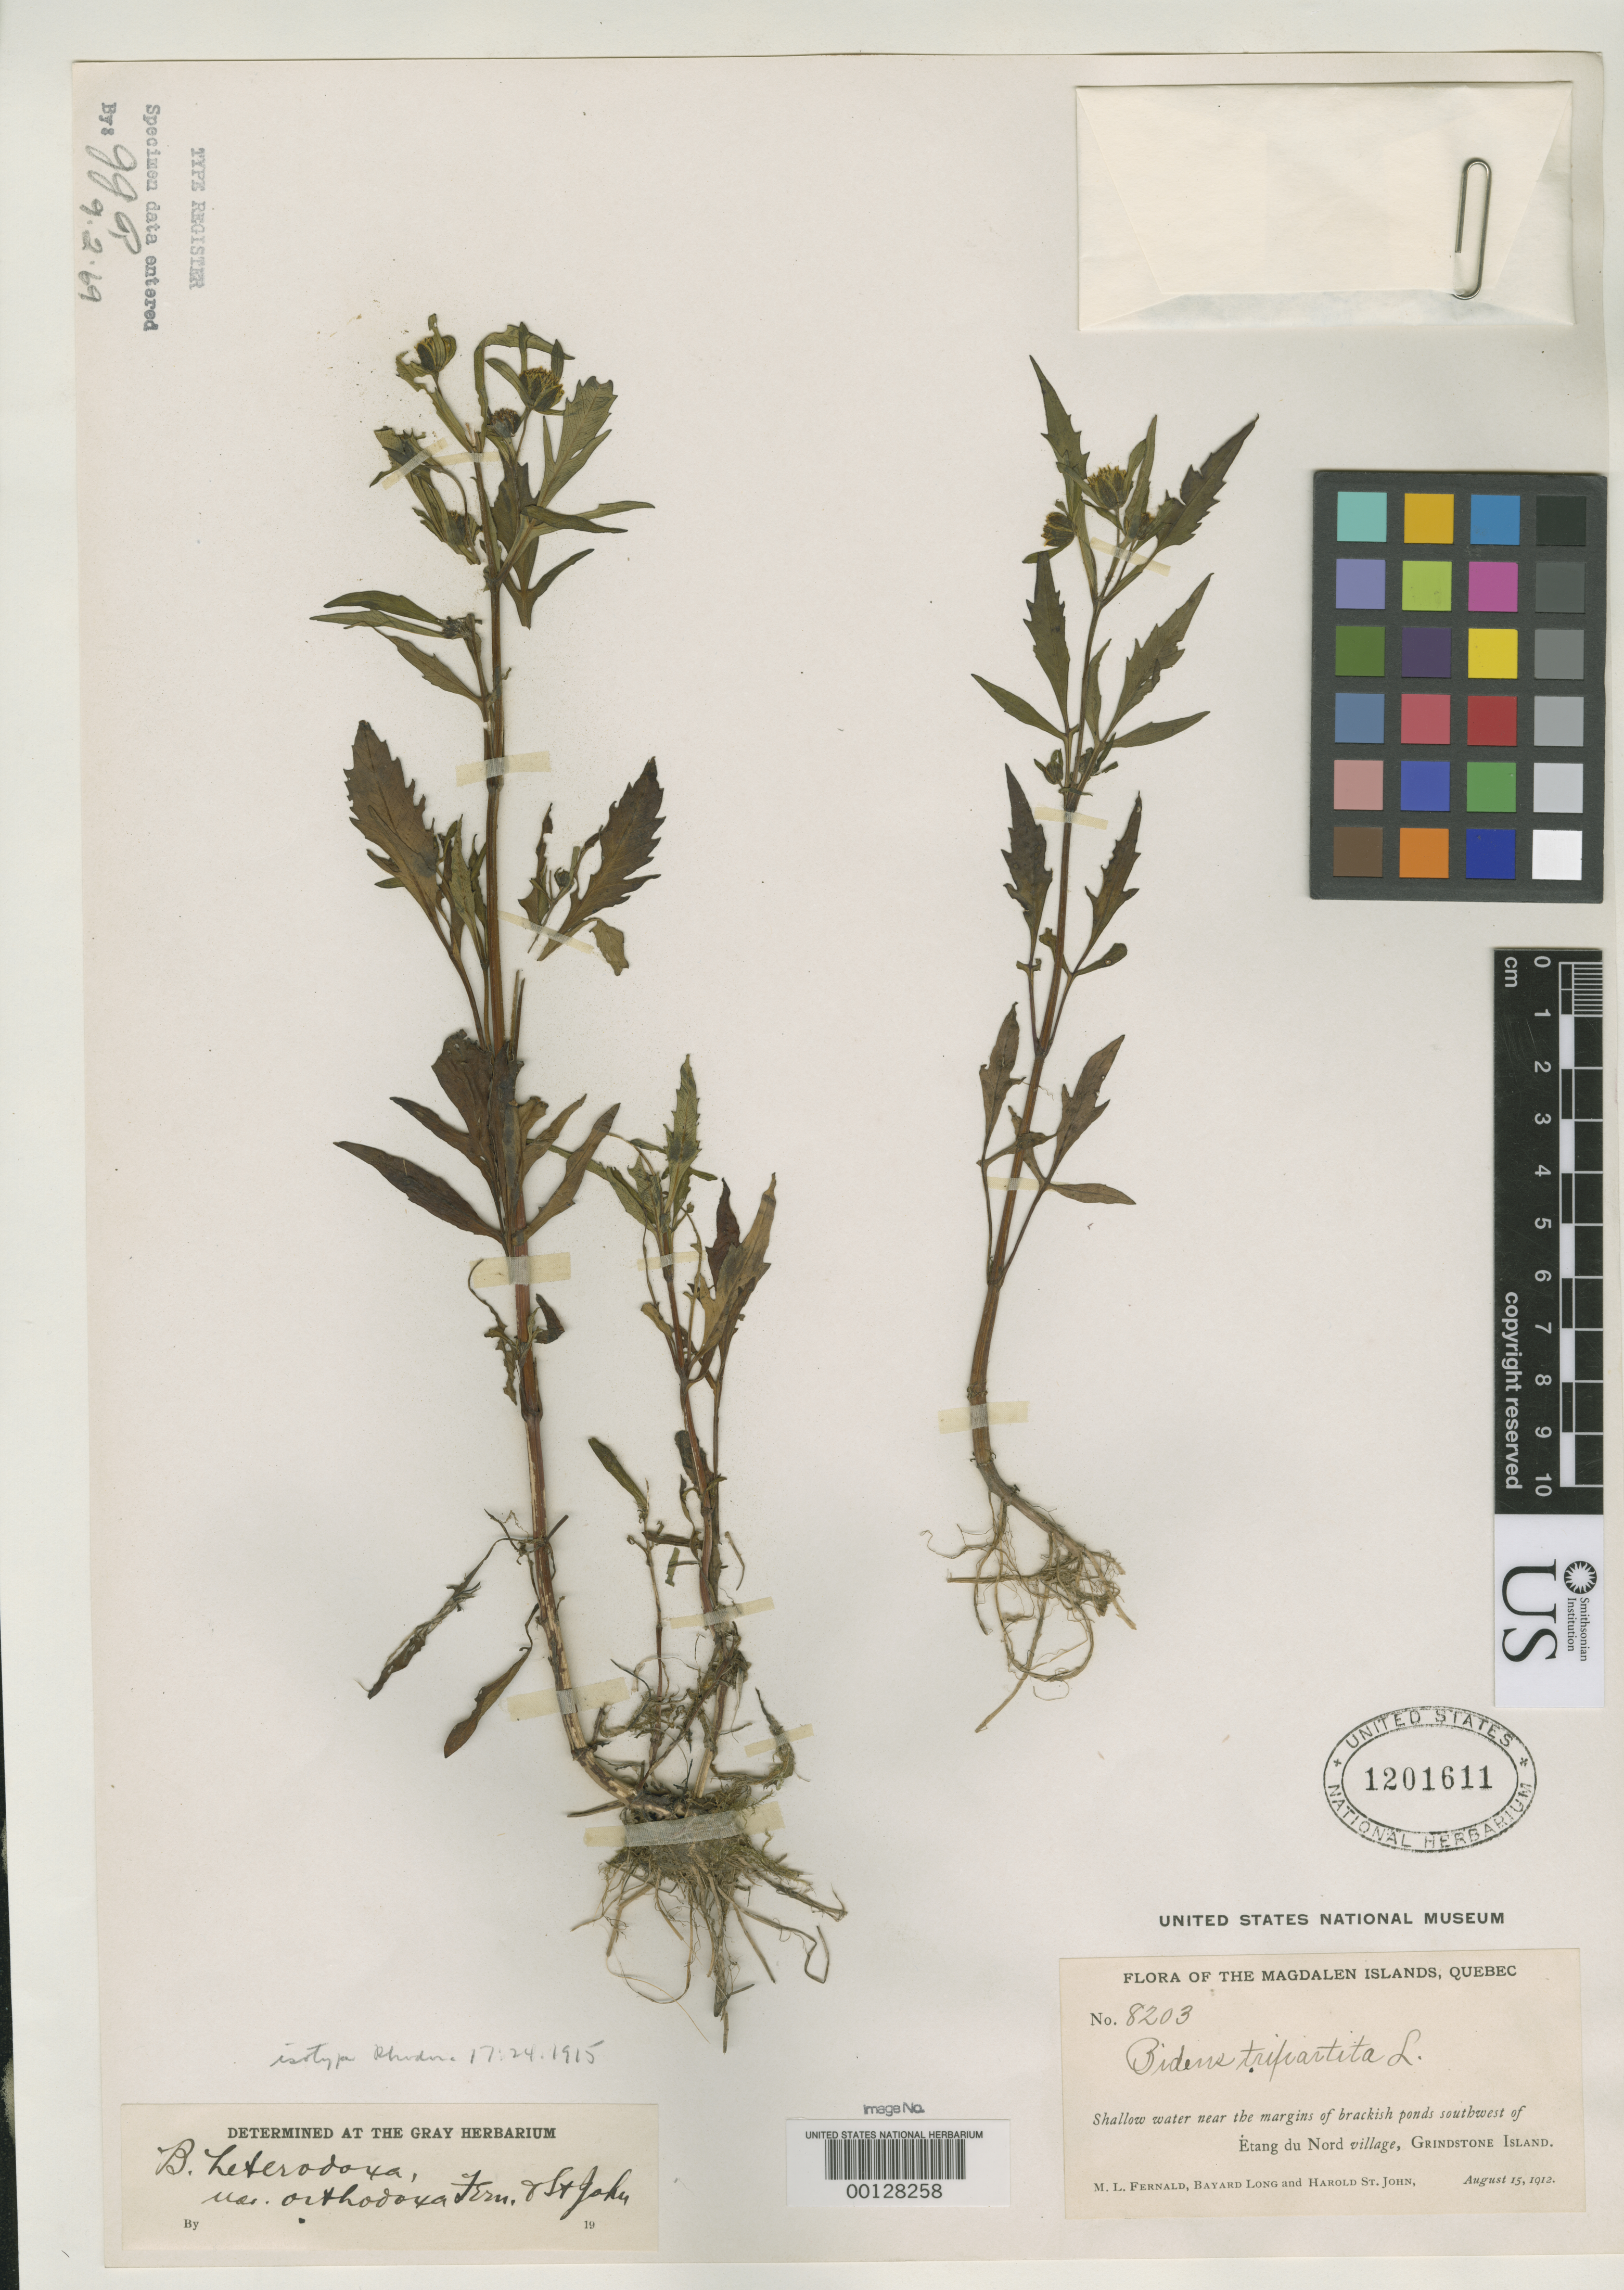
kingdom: Plantae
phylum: Tracheophyta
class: Magnoliopsida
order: Asterales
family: Asteraceae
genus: Bidens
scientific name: Bidens heterodoxa var. orthodoxa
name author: Fernald & H. St. John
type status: Isotype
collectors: M. L. Fernald, B. H. Long & H. St. John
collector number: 8203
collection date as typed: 15 Aug 1912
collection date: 1912-08-15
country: Canada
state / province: Quebec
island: Grindstone Island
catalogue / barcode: US 1201611